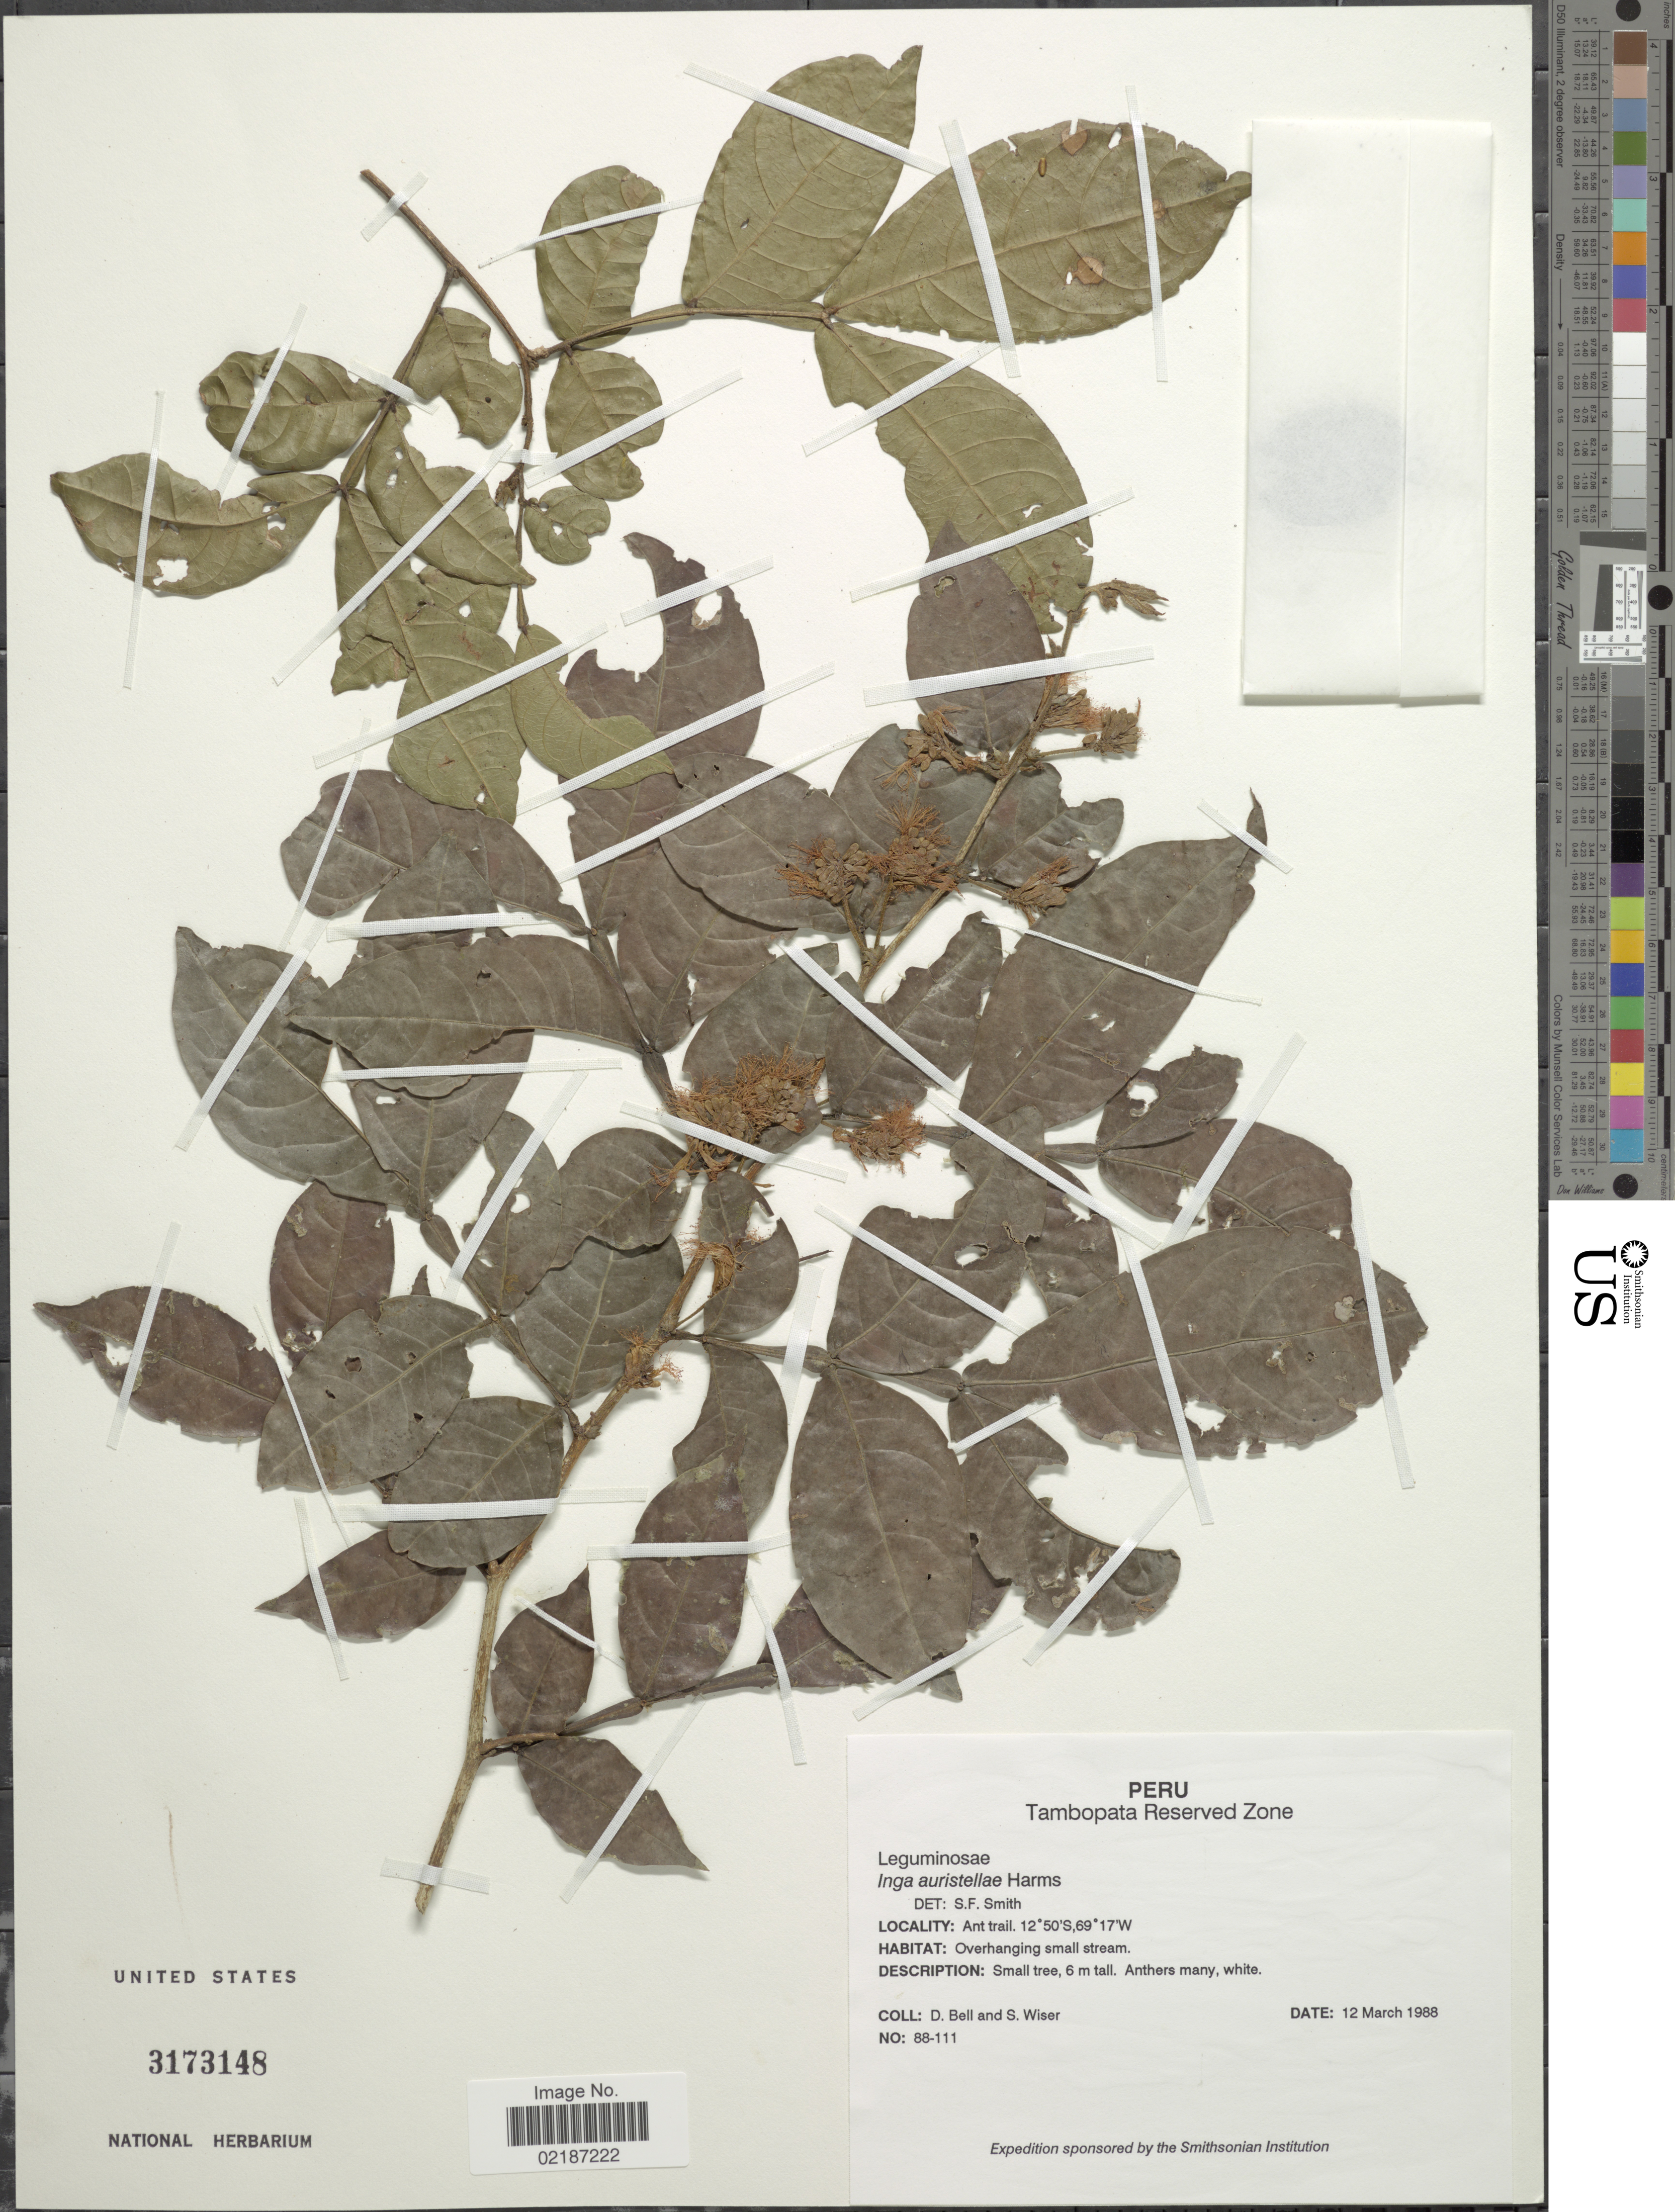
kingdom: Plantae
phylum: Tracheophyta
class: Magnoliopsida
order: Fabales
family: Fabaceae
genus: Inga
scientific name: Inga auristellae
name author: Harms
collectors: D. A. Bell & S. Wiser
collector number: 88-111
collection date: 1988-03-12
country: Peru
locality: Tambopata Reserved Zone, Ant trail, overhanging small stream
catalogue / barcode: US 3173148